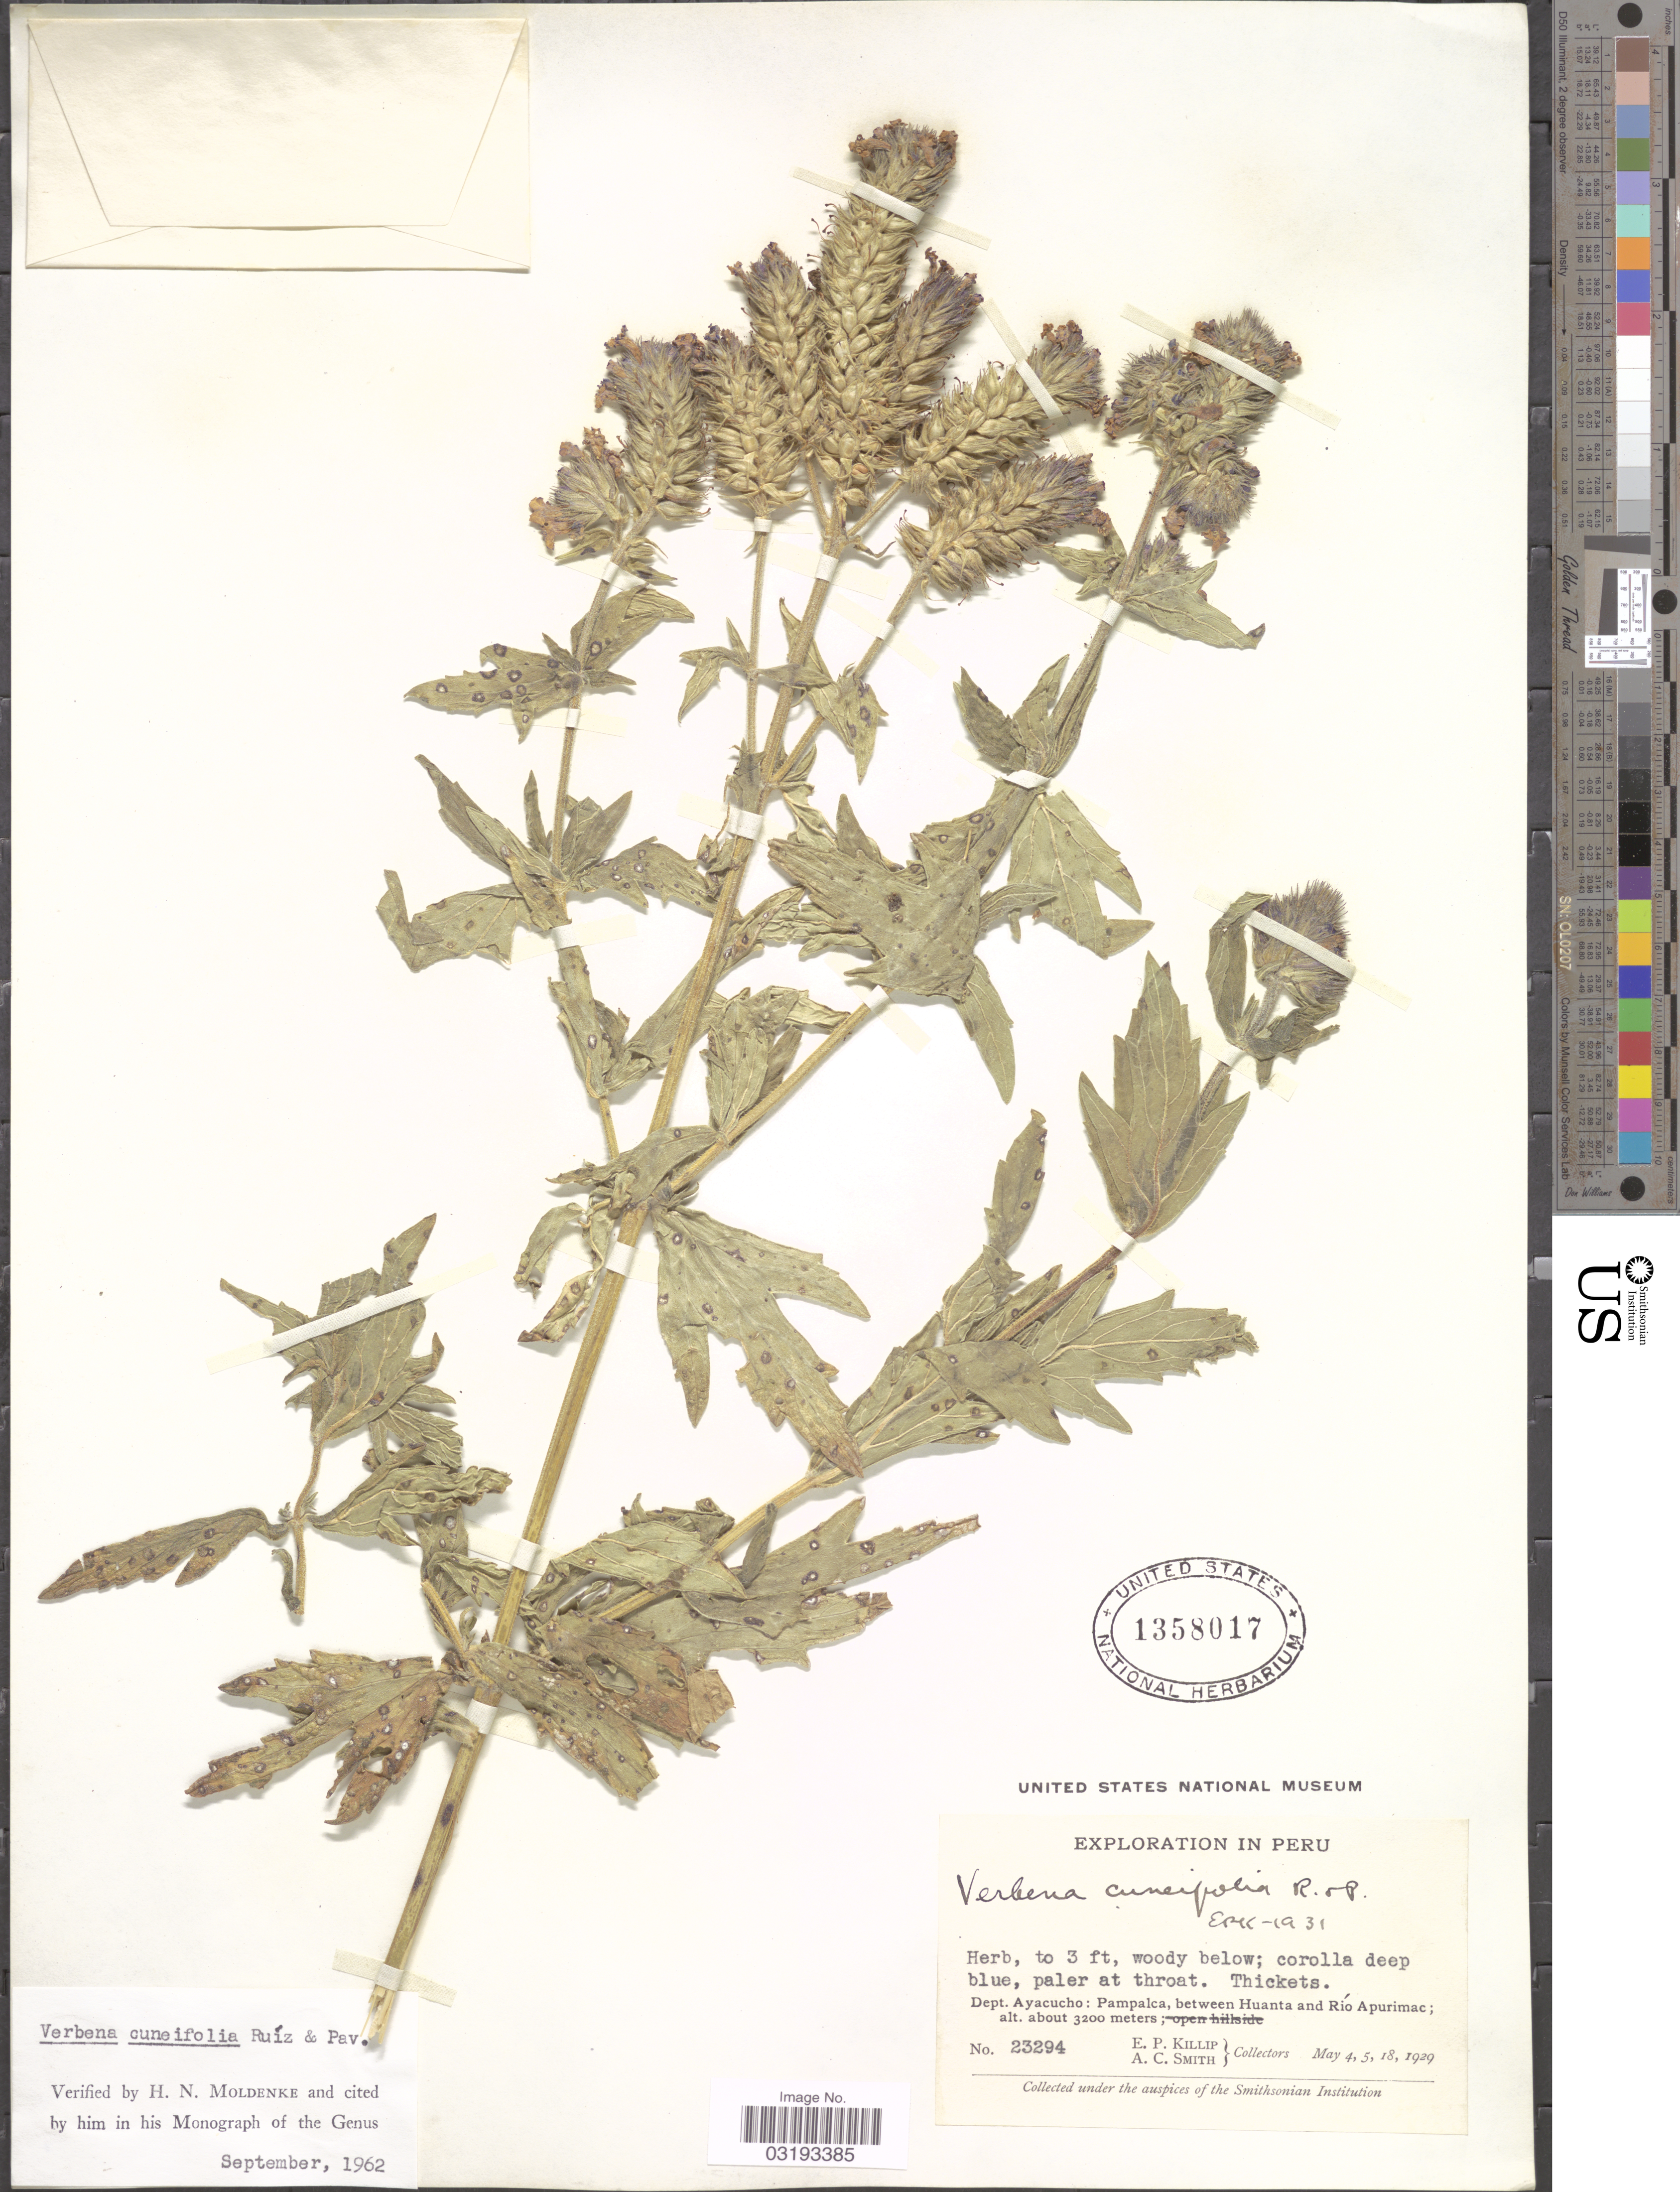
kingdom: Plantae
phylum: Tracheophyta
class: Magnoliopsida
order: Lamiales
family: Verbenaceae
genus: Verbena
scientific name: Verbena cuneifolia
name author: Ruiz & Pav.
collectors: E. P. Killip & A. C. Smith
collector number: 23294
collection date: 1929-05-04/1929-05-18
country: Peru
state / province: Ayacucho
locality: Dept. Ayacucho: Pampalca, between Huanta and Río Apurimac.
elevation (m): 3200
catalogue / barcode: US 1358017